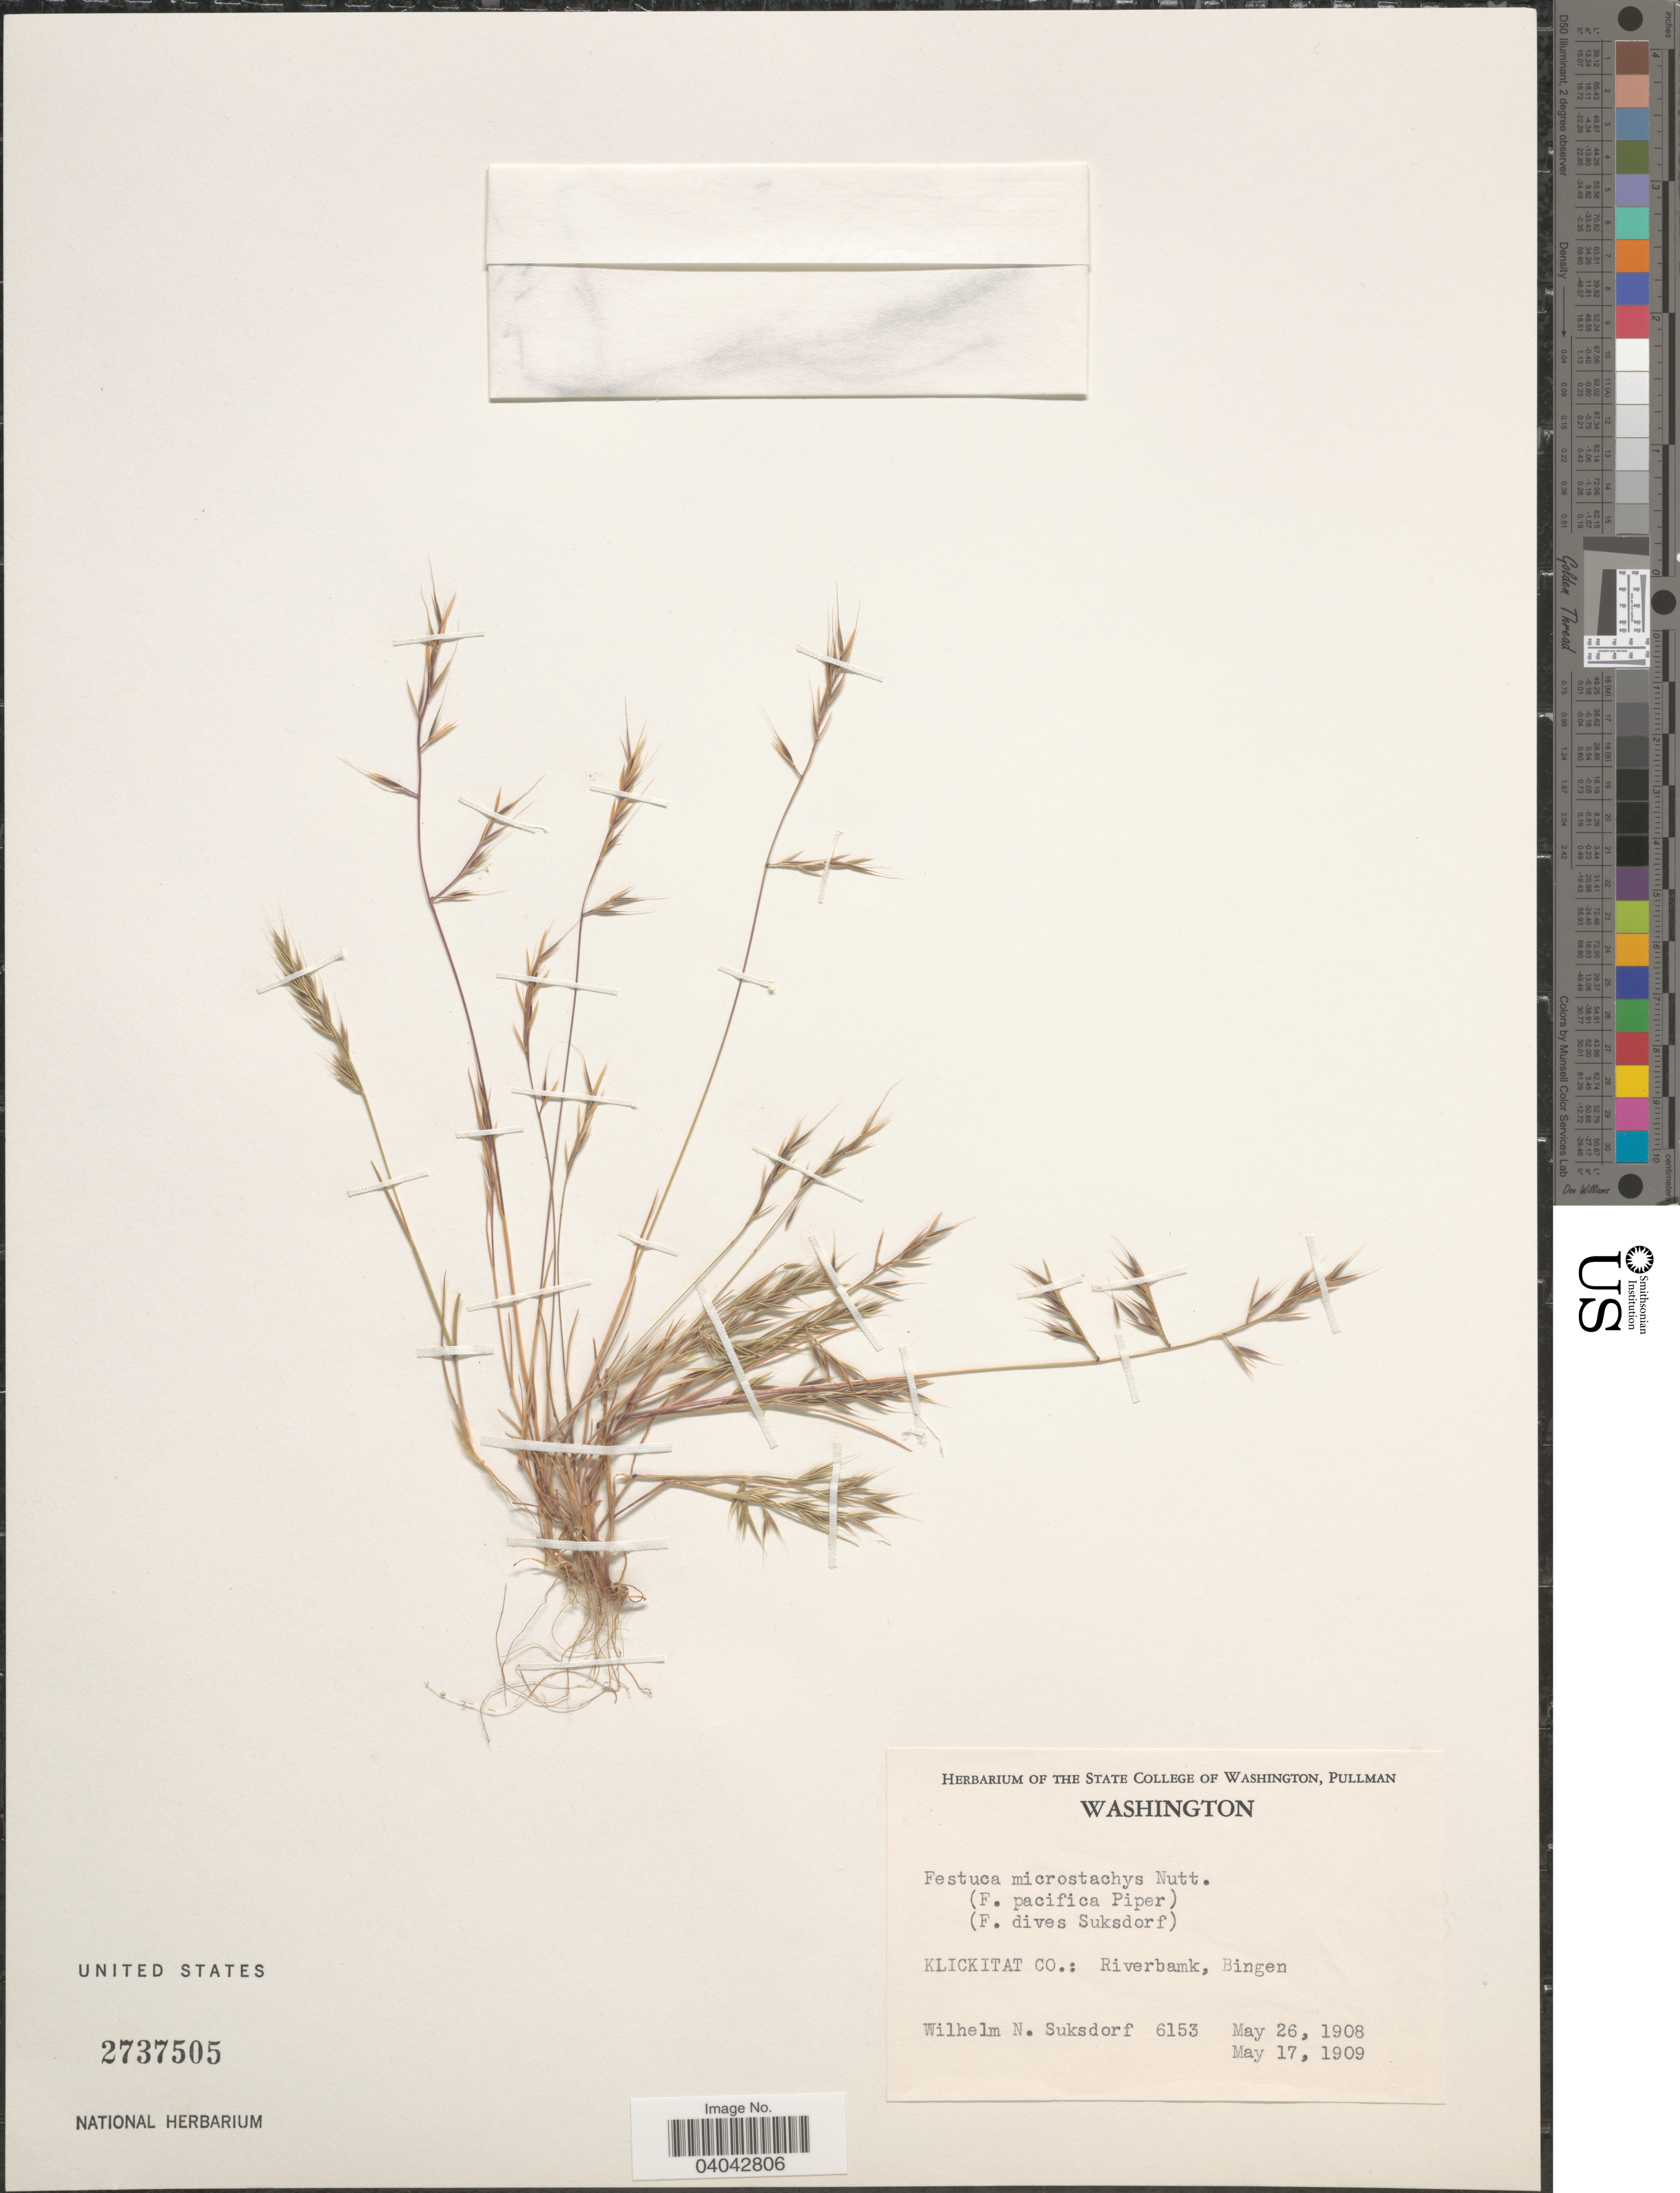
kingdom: Plantae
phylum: Tracheophyta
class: Liliopsida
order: Poales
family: Poaceae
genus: Festuca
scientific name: Festuca microstachys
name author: Nutt.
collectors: W. N. Suksdorf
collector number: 6153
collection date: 1908-05-26/1909-05-17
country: United States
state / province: Washington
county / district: Klickitat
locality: Klickitat Co.: Riverbank, Bingen.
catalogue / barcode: US 2737505